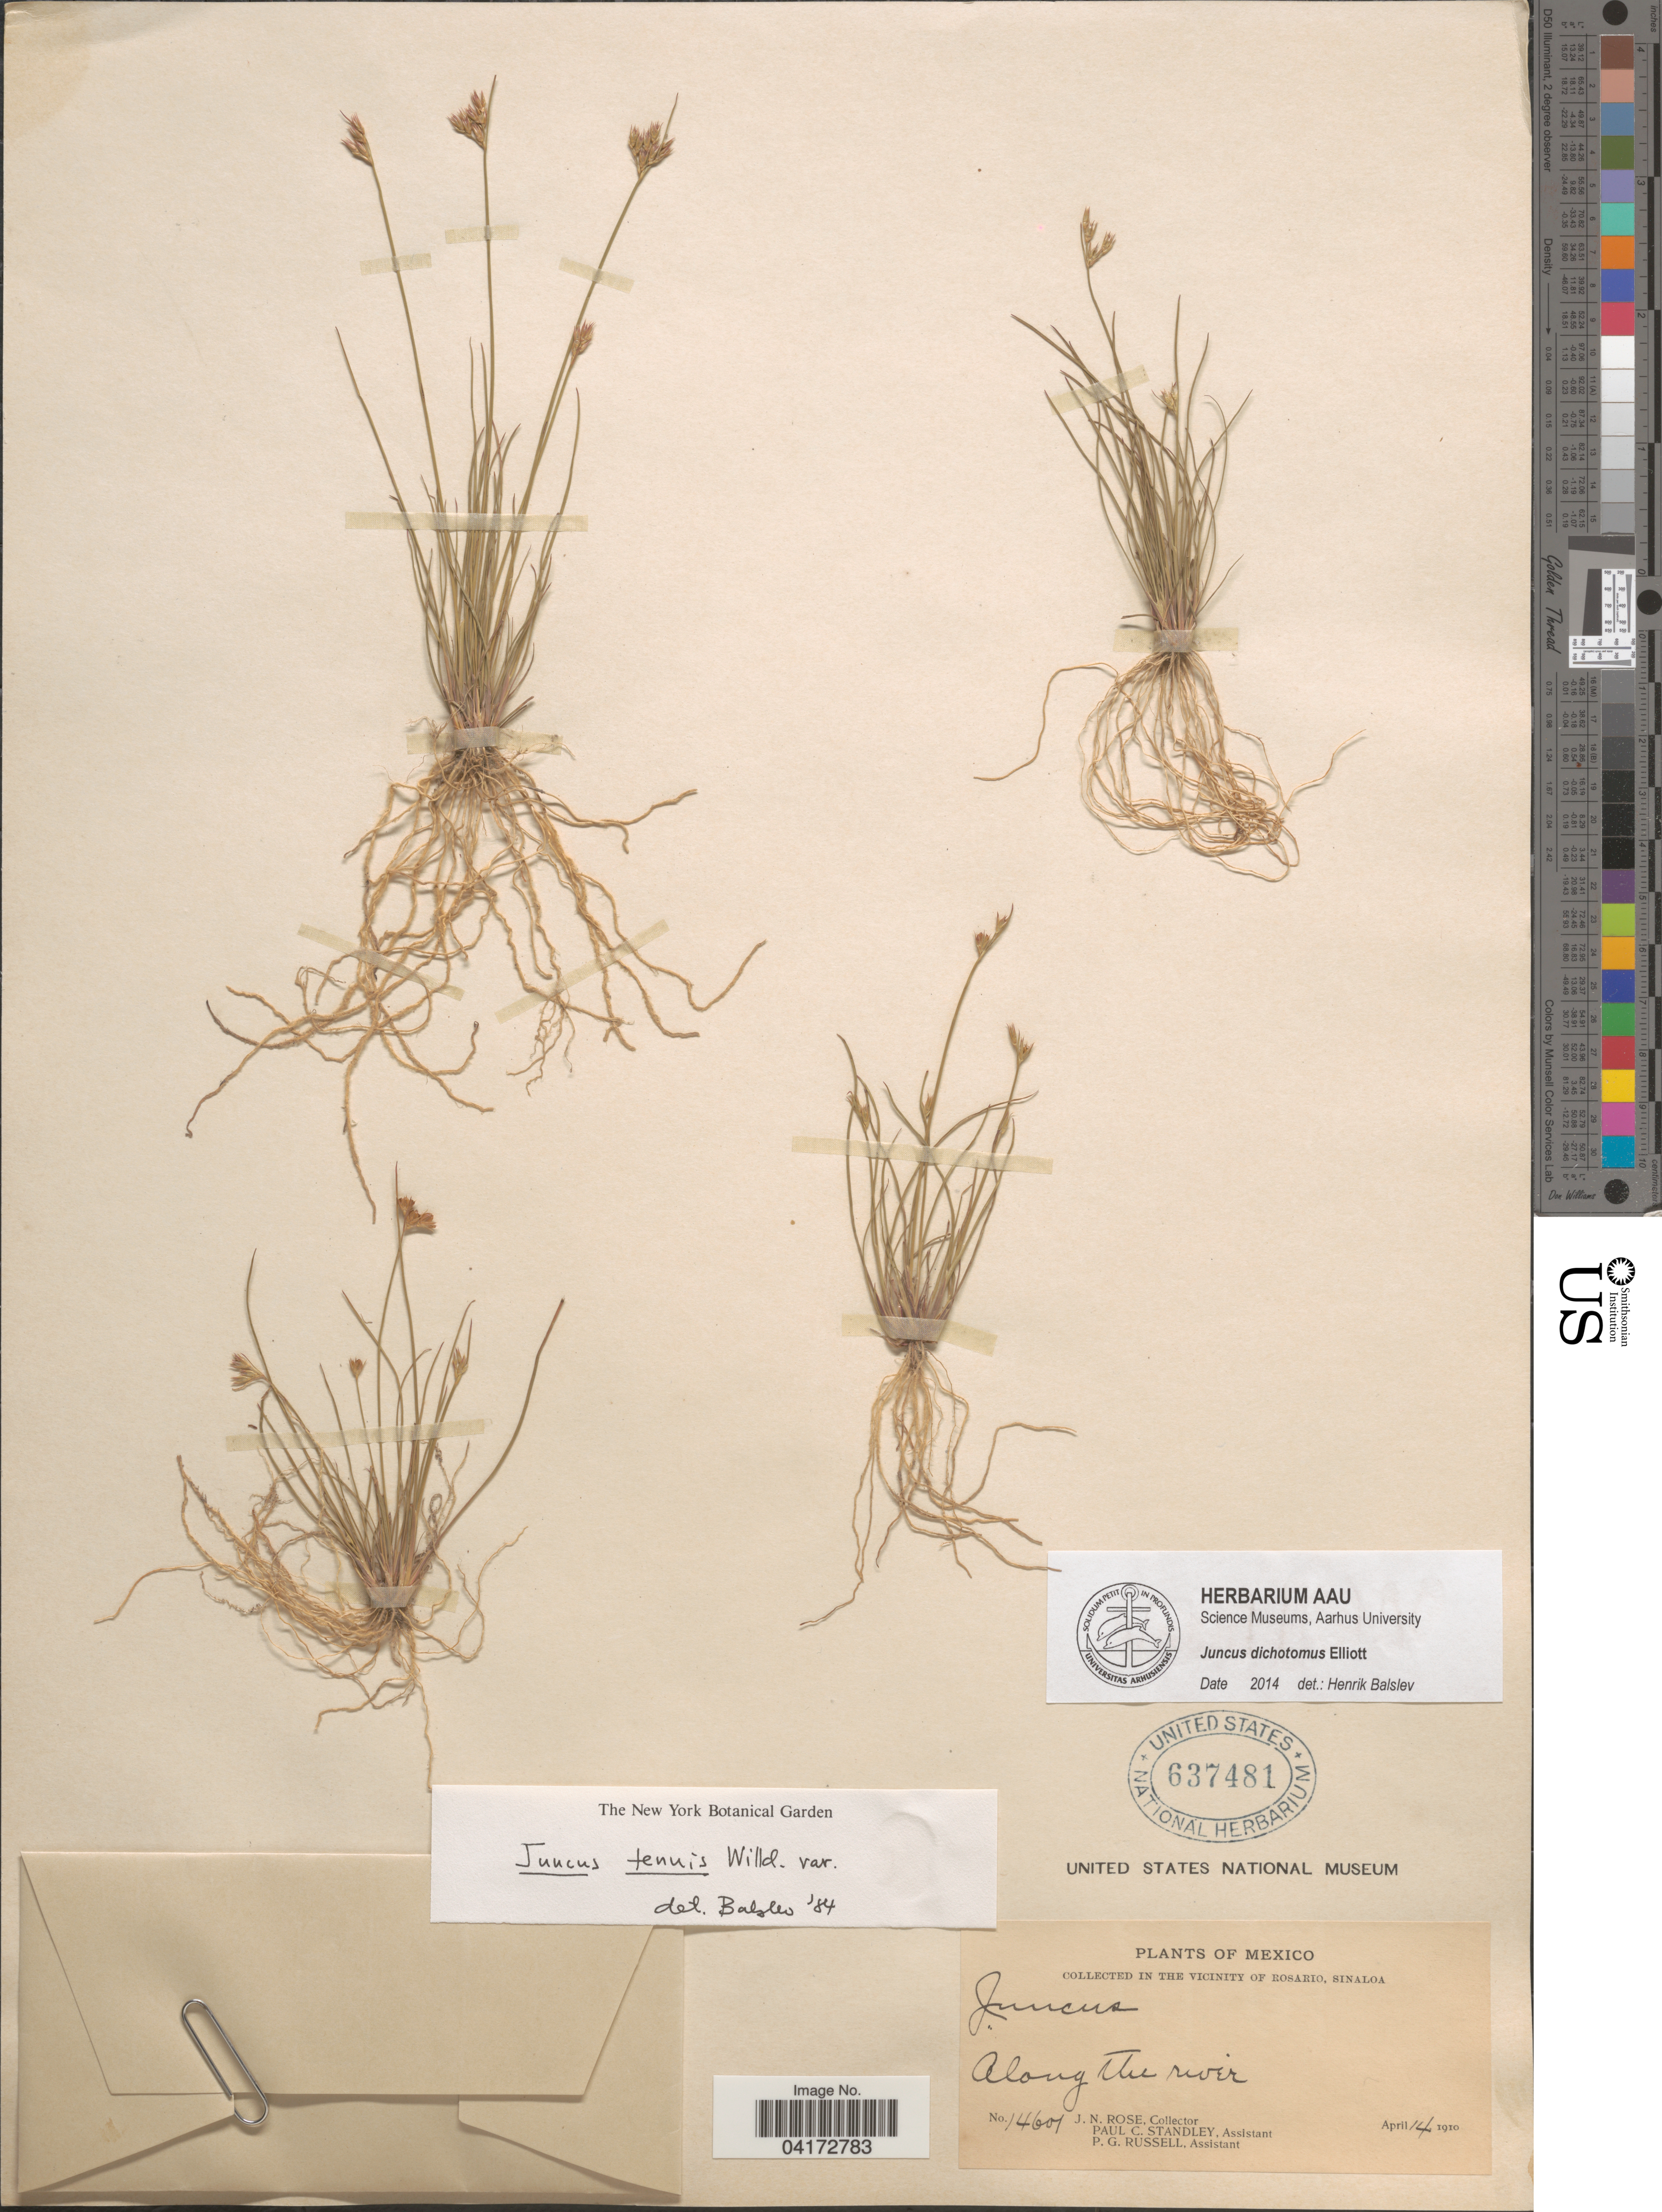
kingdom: Plantae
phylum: Tracheophyta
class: Liliopsida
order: Poales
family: Juncaceae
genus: Juncus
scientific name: Juncus dichotomus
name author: Elliott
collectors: J. N. Rose, P. C. Standley & P. G. Russell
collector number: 14601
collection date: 1910-04-14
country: Mexico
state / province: Sinaloa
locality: Vicinity of Rosario. Along the river.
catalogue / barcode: US 637481